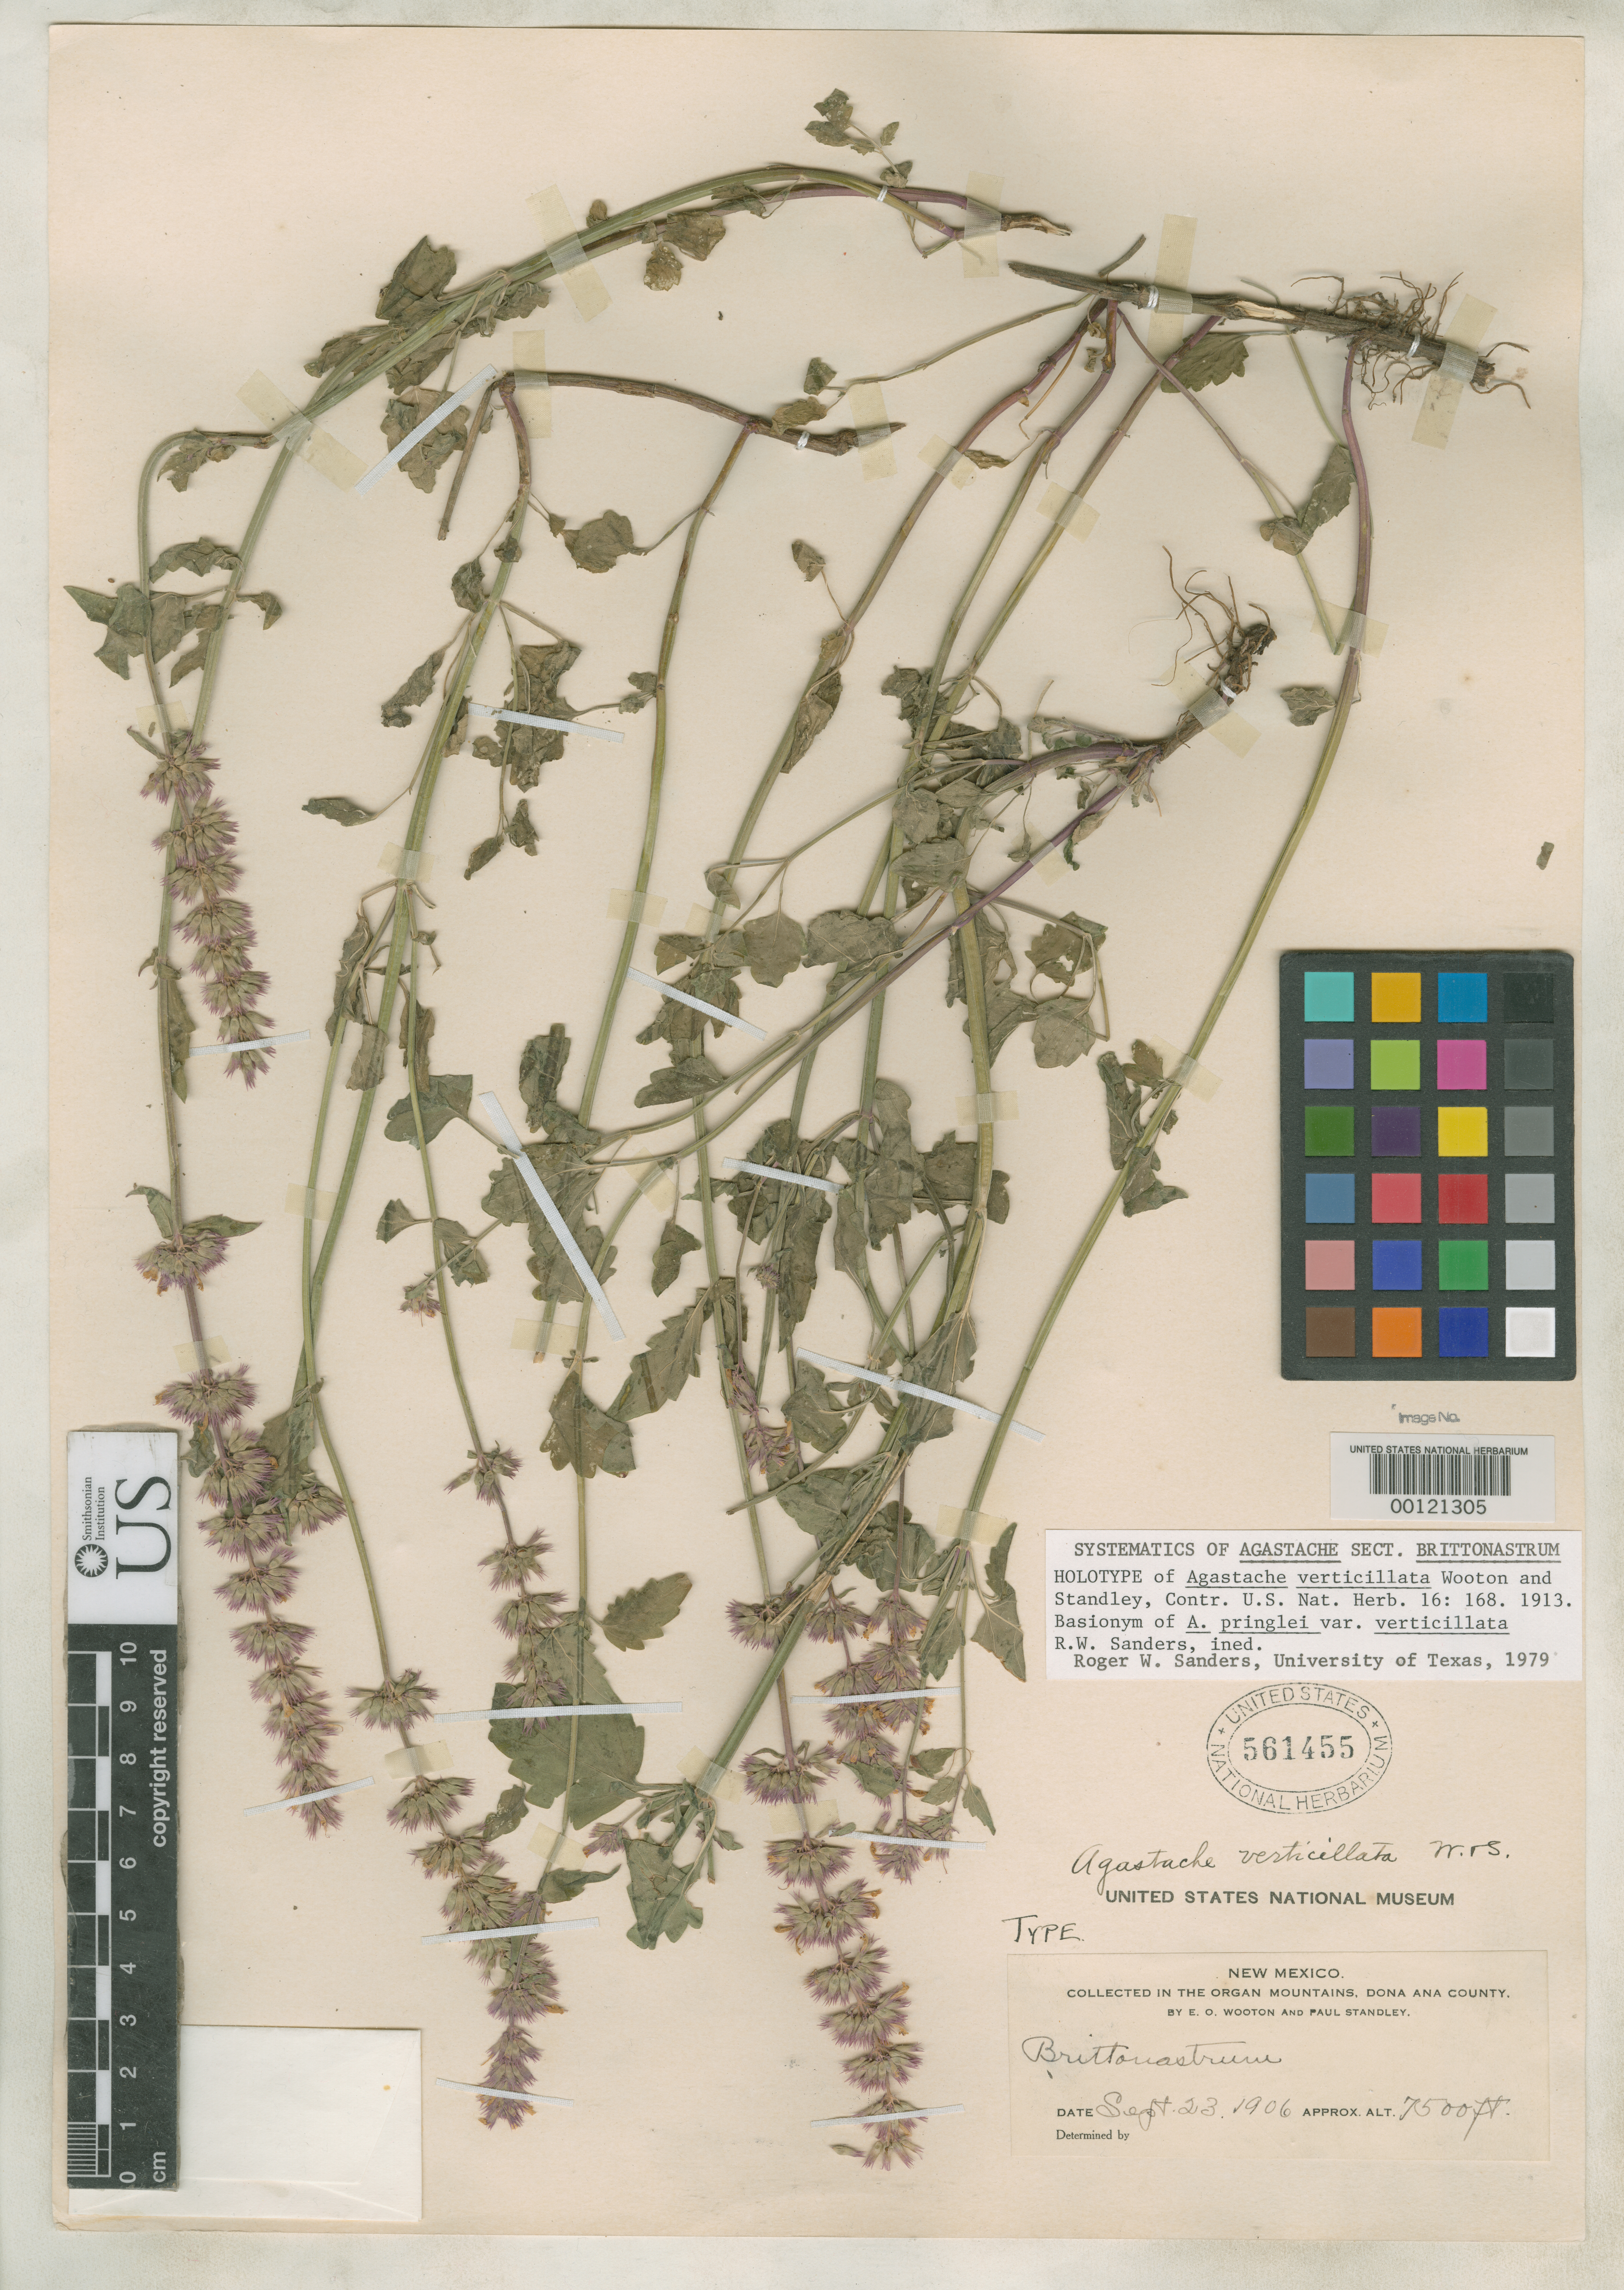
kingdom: Plantae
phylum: Tracheophyta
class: Magnoliopsida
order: Lamiales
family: Lamiaceae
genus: Agastache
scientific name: Agastache verticillata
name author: Wooton & Standl.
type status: Holotype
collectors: E. O. Wooton & P. C. Standley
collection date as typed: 23 Sep 1906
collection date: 1906-09-23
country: United States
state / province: New Mexico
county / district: Dona Ana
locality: Organ Mts.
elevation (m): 1981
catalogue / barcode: US 561455